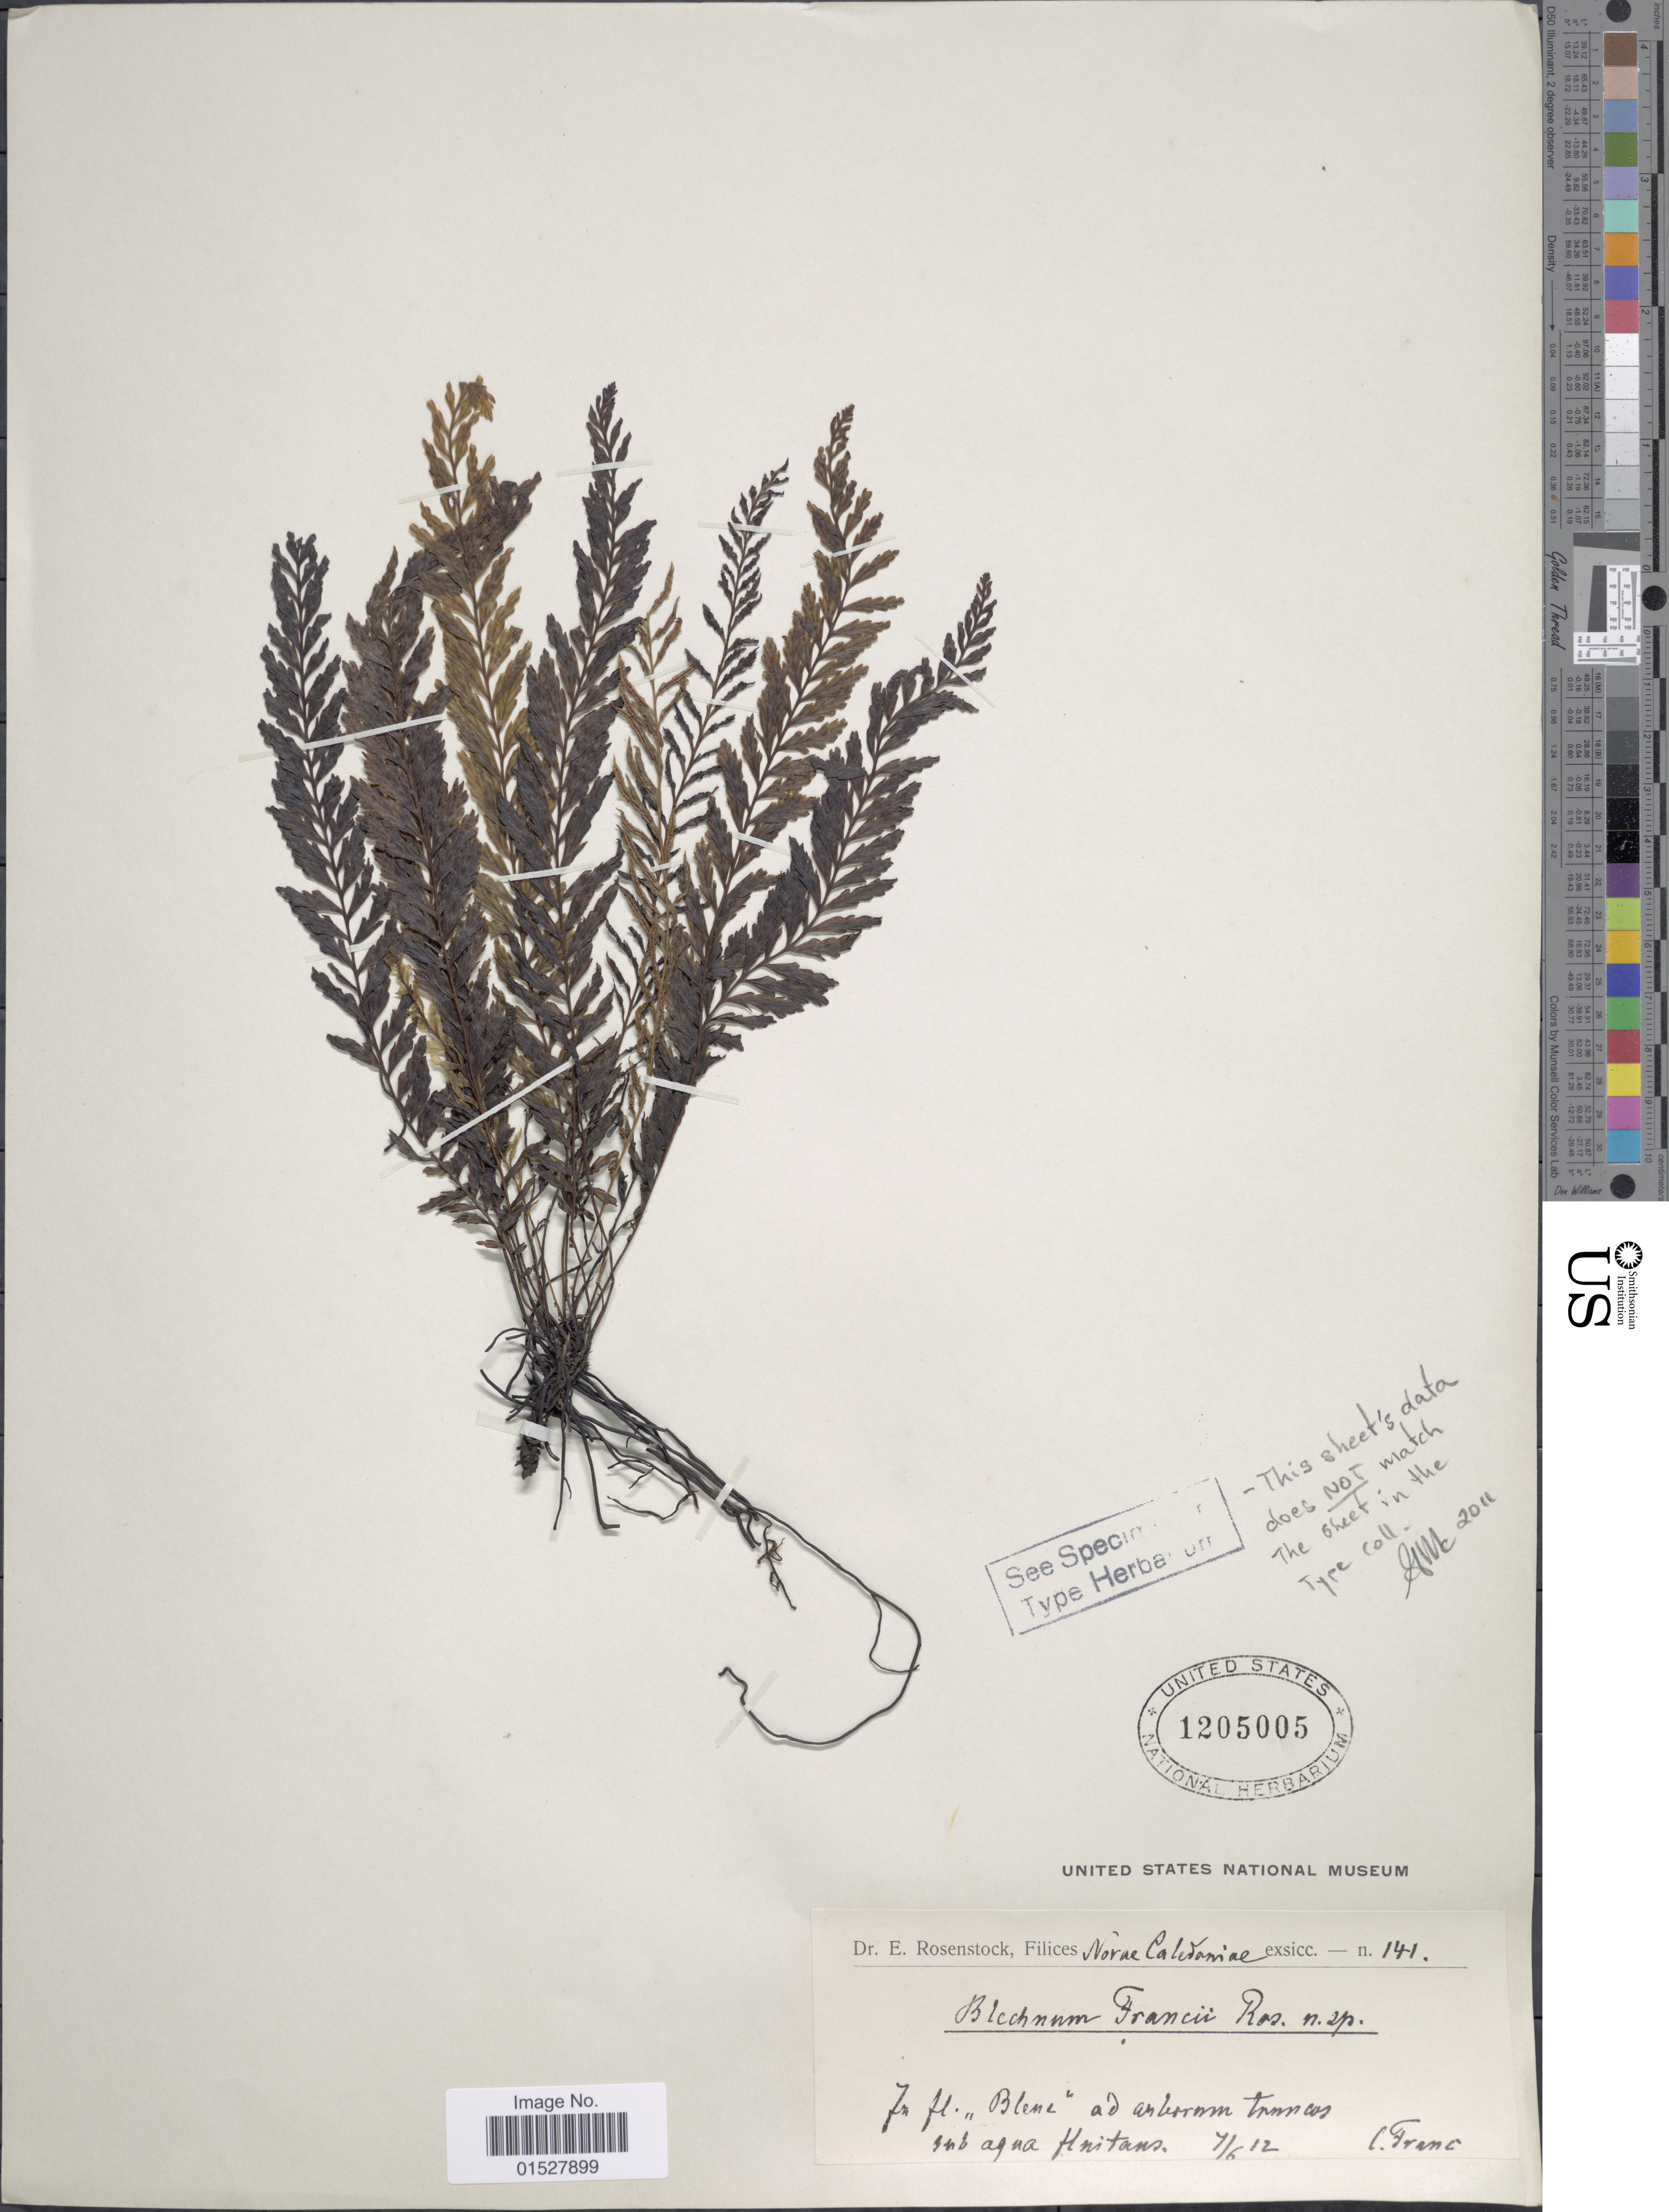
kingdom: Plantae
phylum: Tracheophyta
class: Polypodiopsida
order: Polypodiales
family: Blechnaceae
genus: Blechnum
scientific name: Blechnum francii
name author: Rosenst.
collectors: Franc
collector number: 14-1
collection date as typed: Transcribed d/m/y: 7/6/12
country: New Caledonia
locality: In fl. "Blend" ad arboreum truncos sub aqua fluitans.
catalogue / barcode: US 1205005